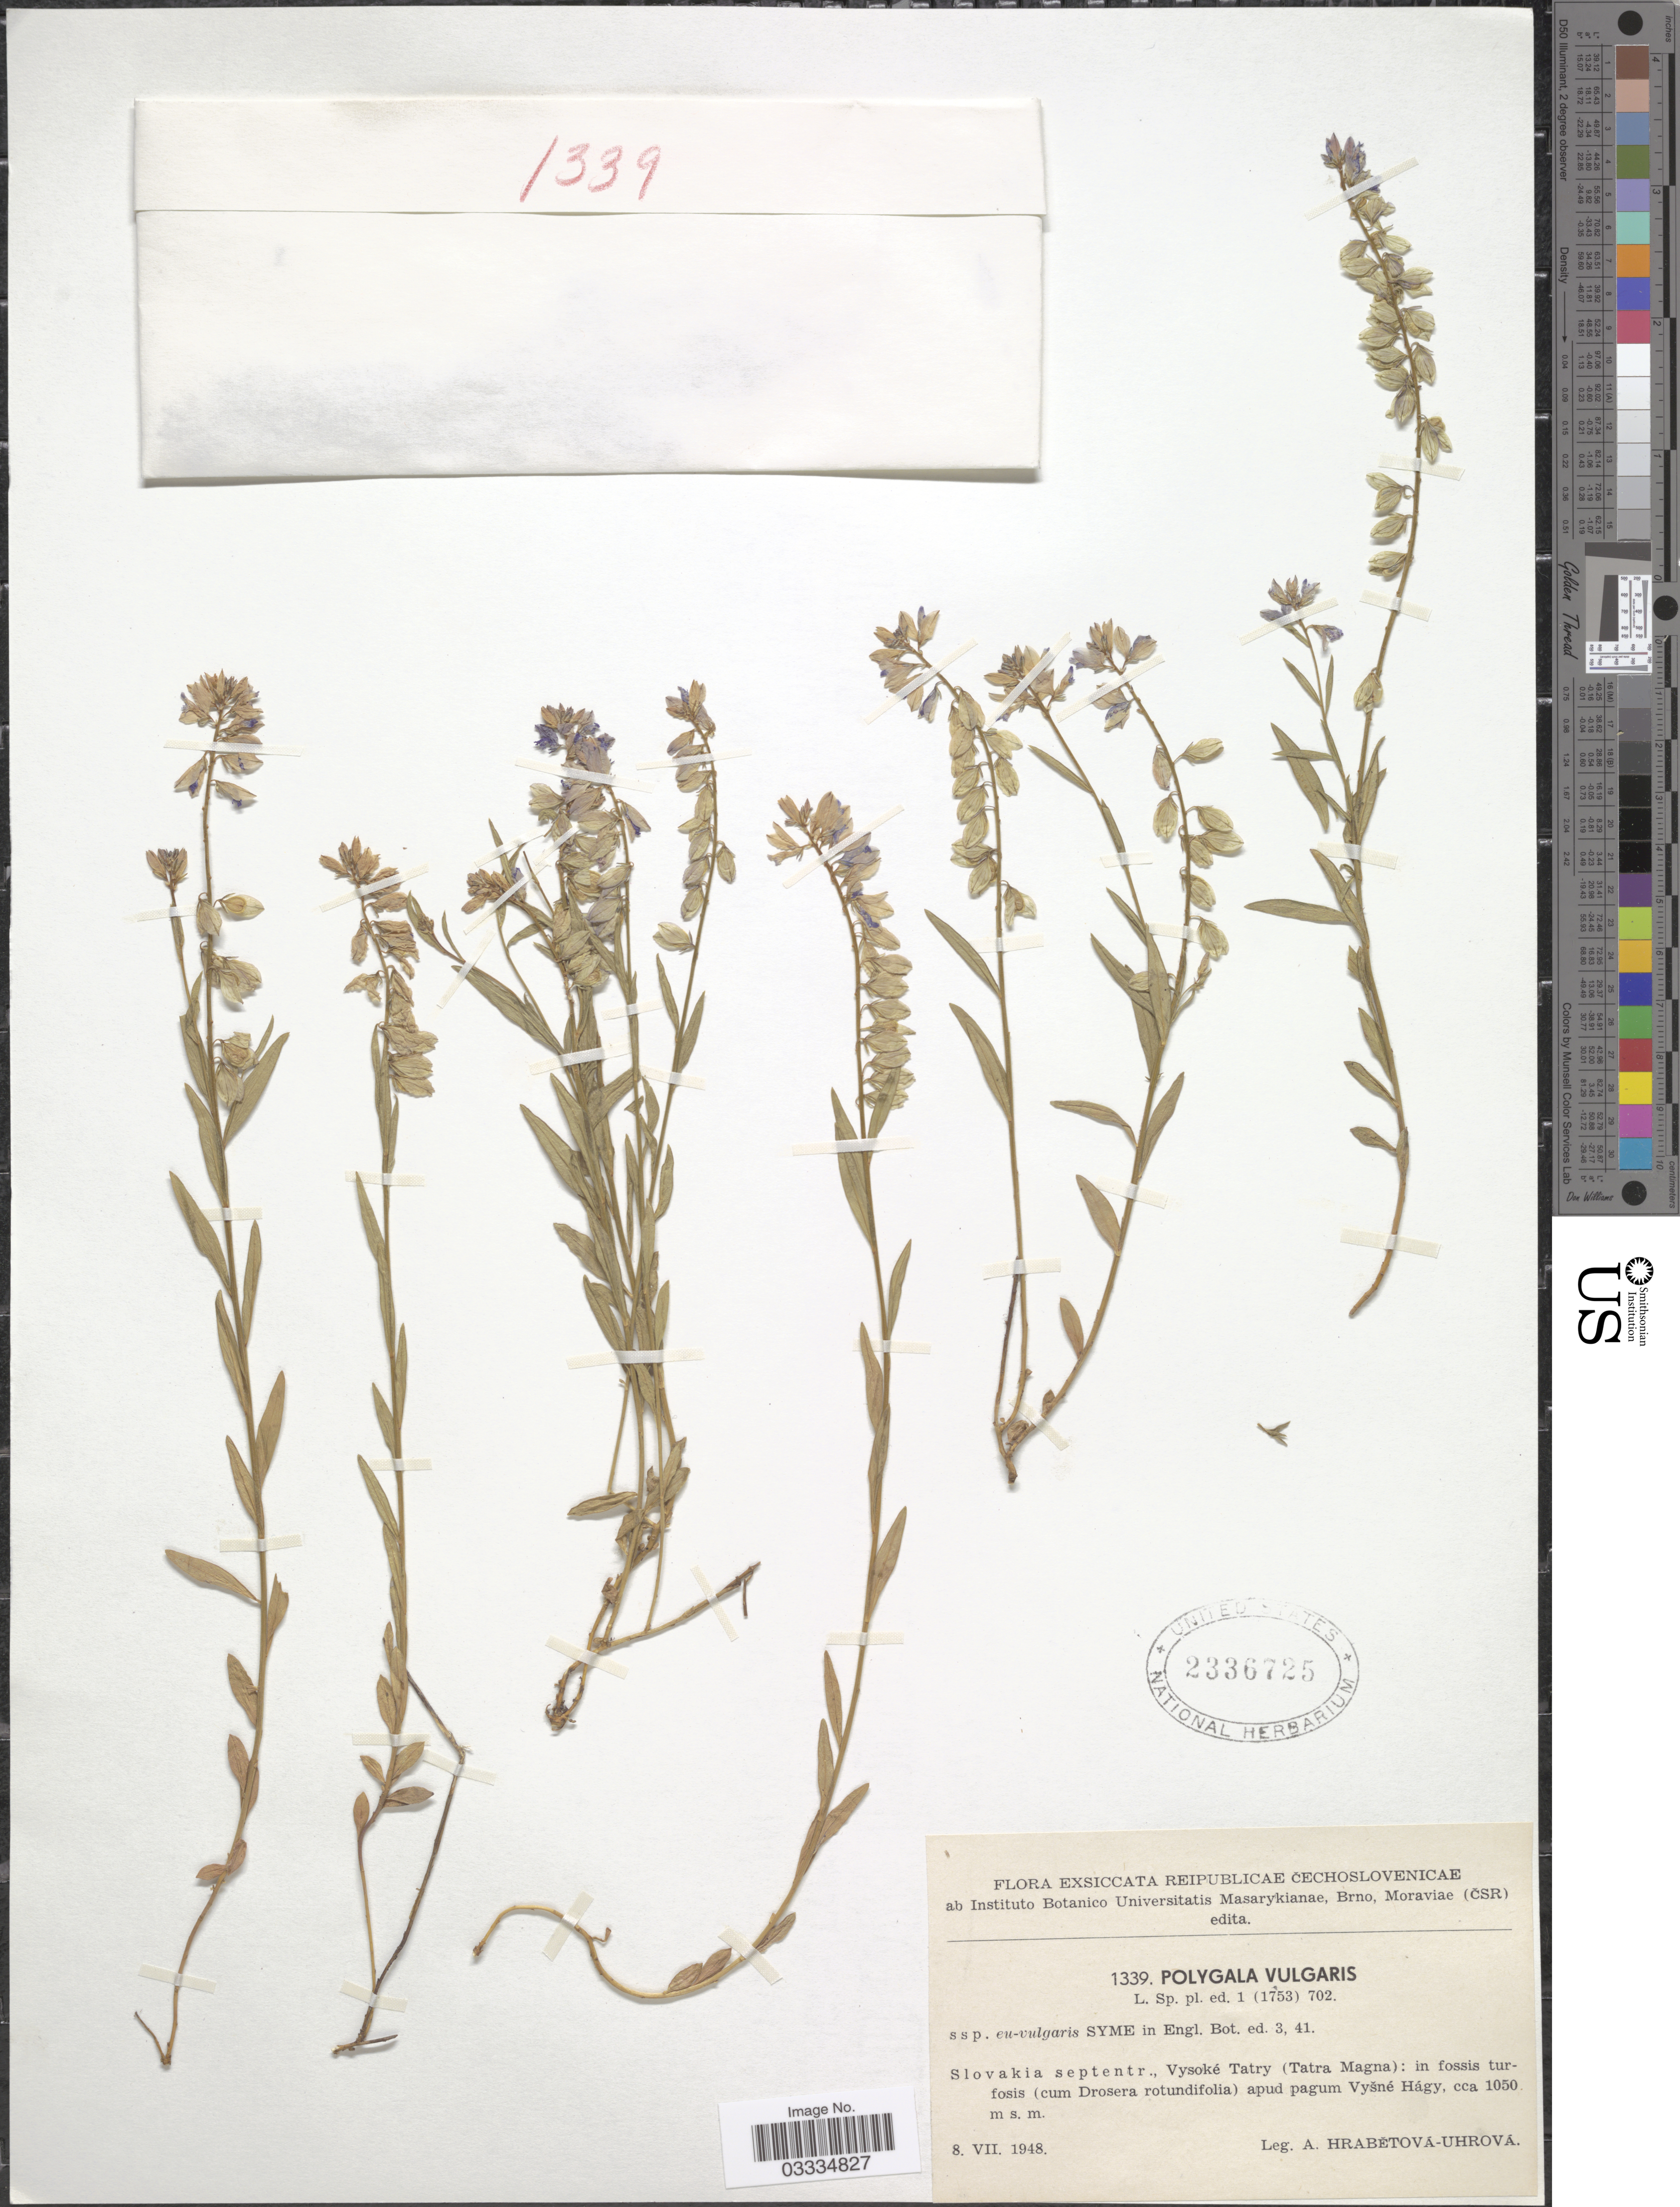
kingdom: Plantae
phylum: Tracheophyta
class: Magnoliopsida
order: Fabales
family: Polygalaceae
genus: Polygala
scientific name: Polygala vulgaris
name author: L.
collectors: A. Hrabetova-Uhrova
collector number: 1339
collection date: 1948-07-08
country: Slovakia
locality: Slovakia septentr., Vysoké Tatry (Tatra Magna): in fossis turfosis (cum Drosera rotundifolia) apud pagum Vyšné Hágy.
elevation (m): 1050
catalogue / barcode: US 2336725